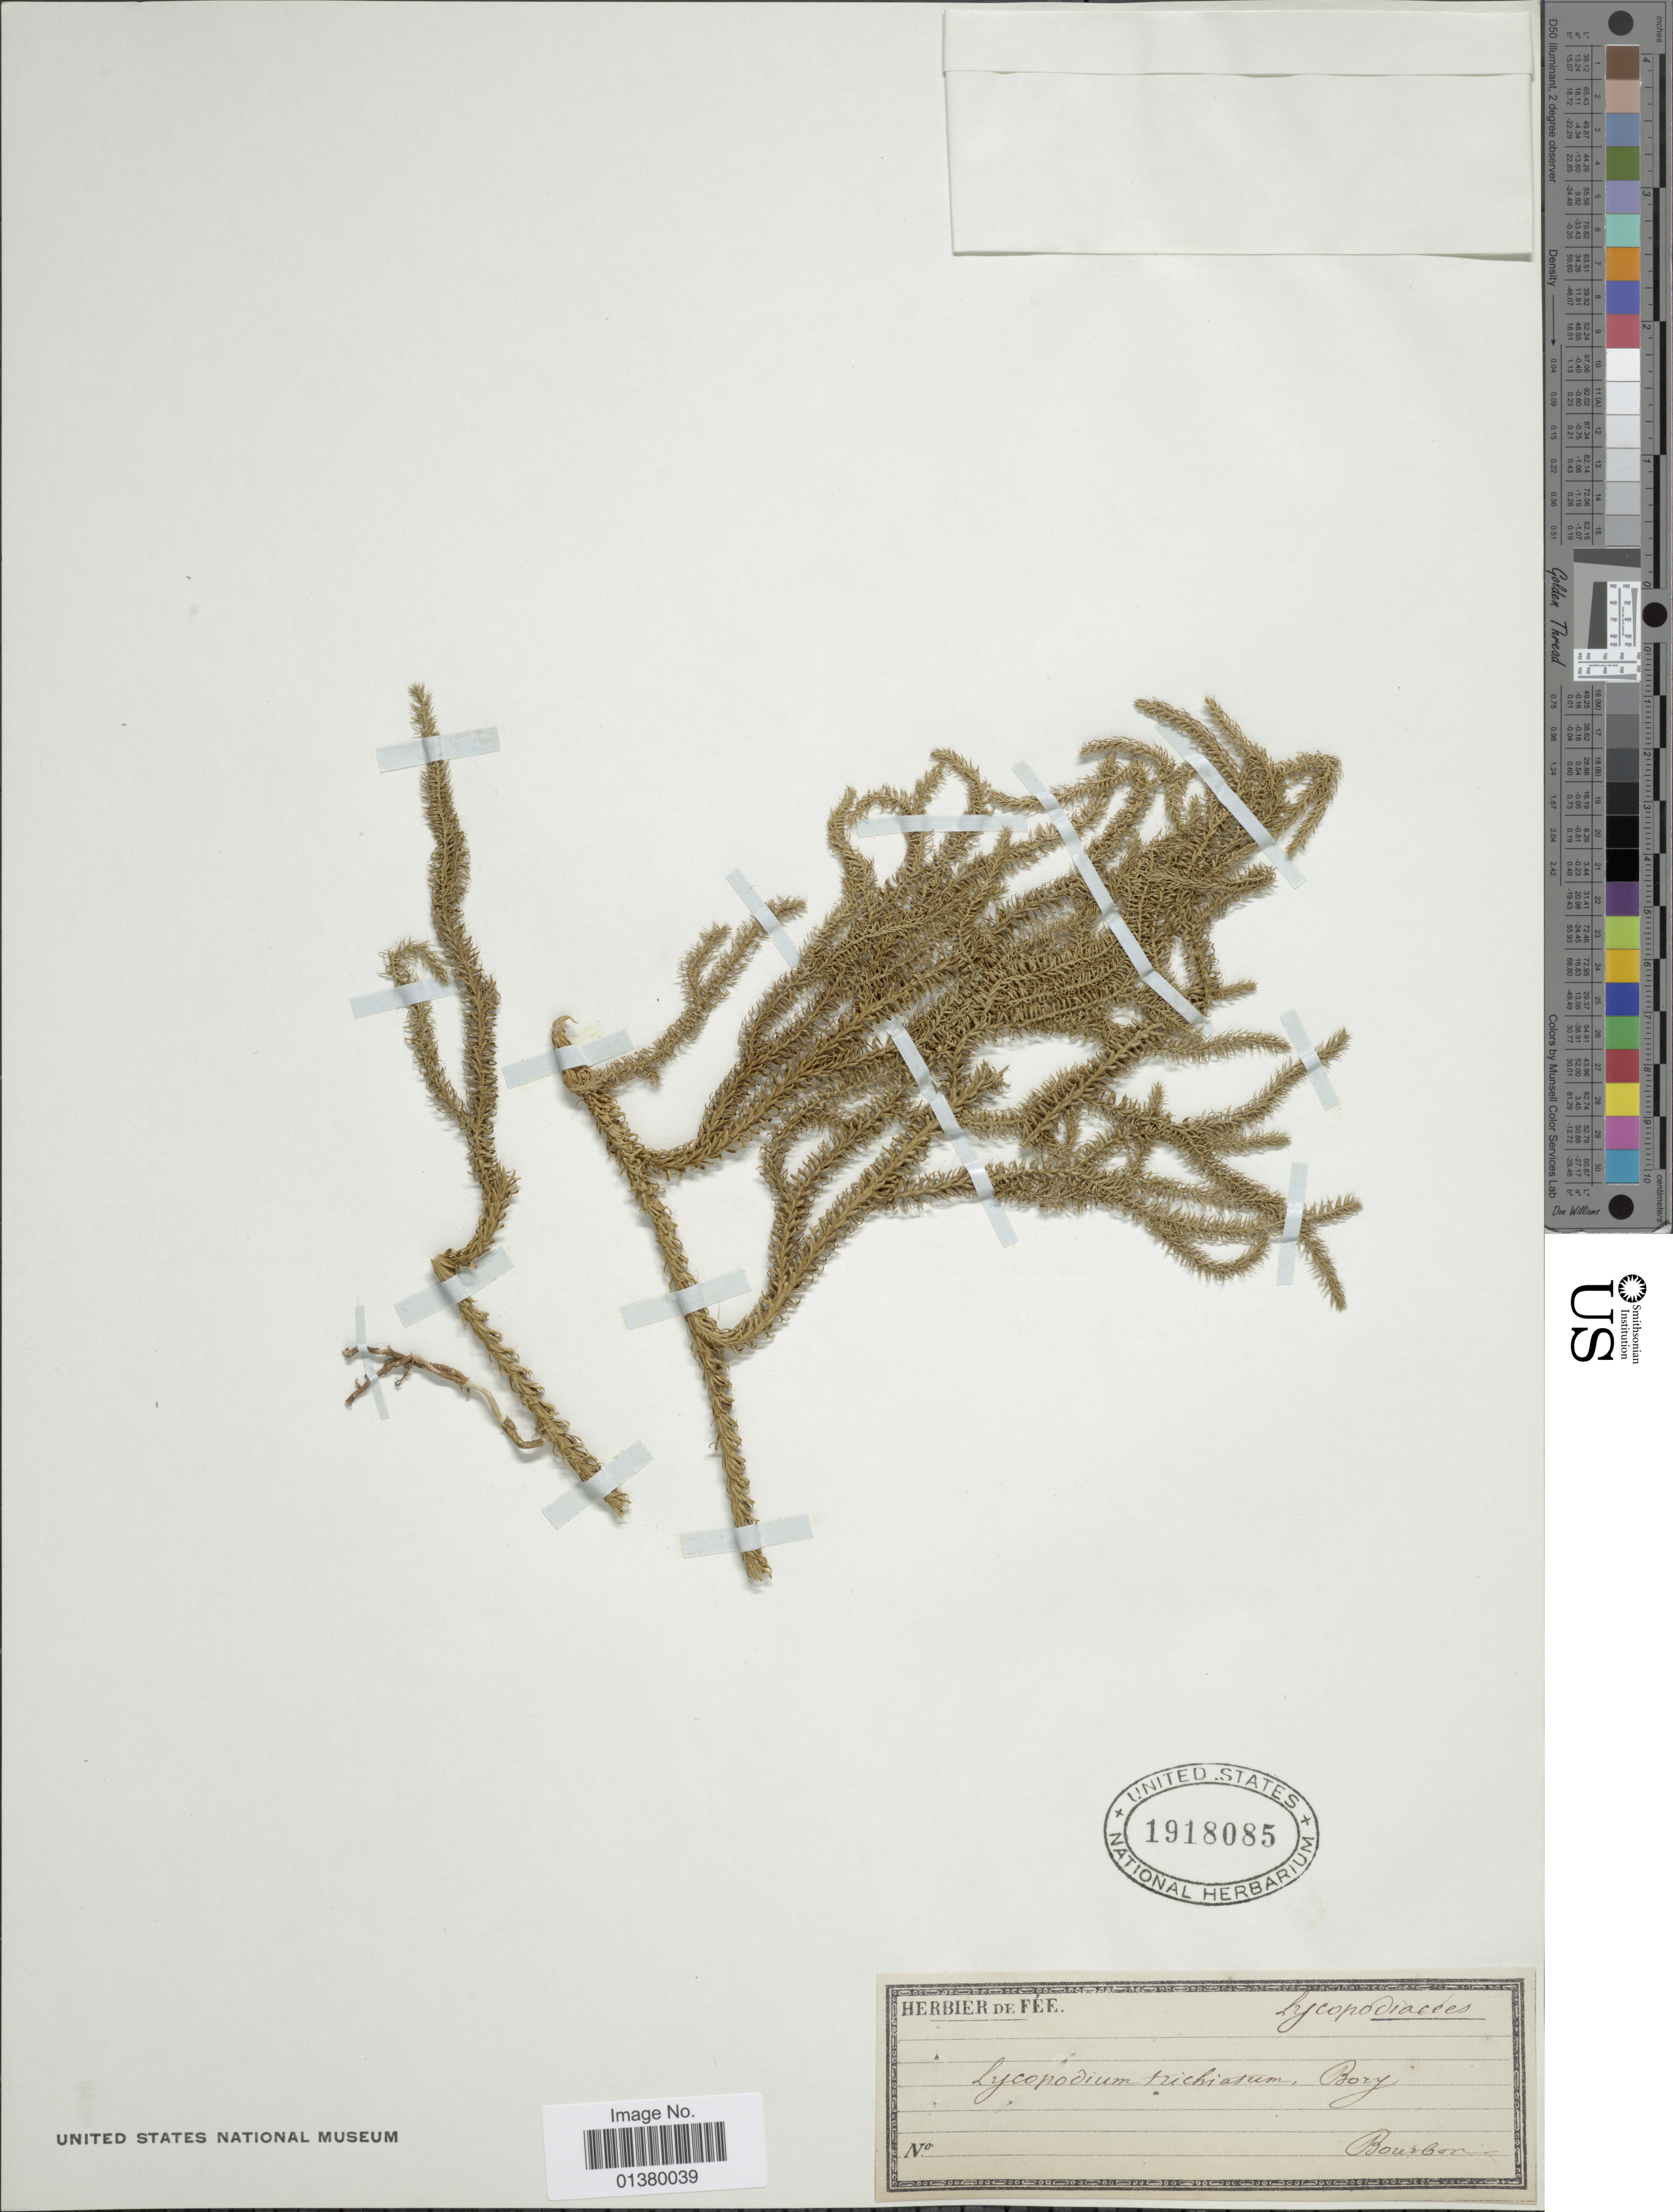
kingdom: Plantae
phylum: Tracheophyta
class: Lycopodiopsida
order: Lycopodiales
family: Lycopodiaceae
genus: Lycopodiella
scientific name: Lycopodiella trichiatum (Bory) comb. nov., ined 2015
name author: (Bory)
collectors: ex herb. Fée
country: Reunion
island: Reunion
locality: Bourbon [interpreted]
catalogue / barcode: US 1918085